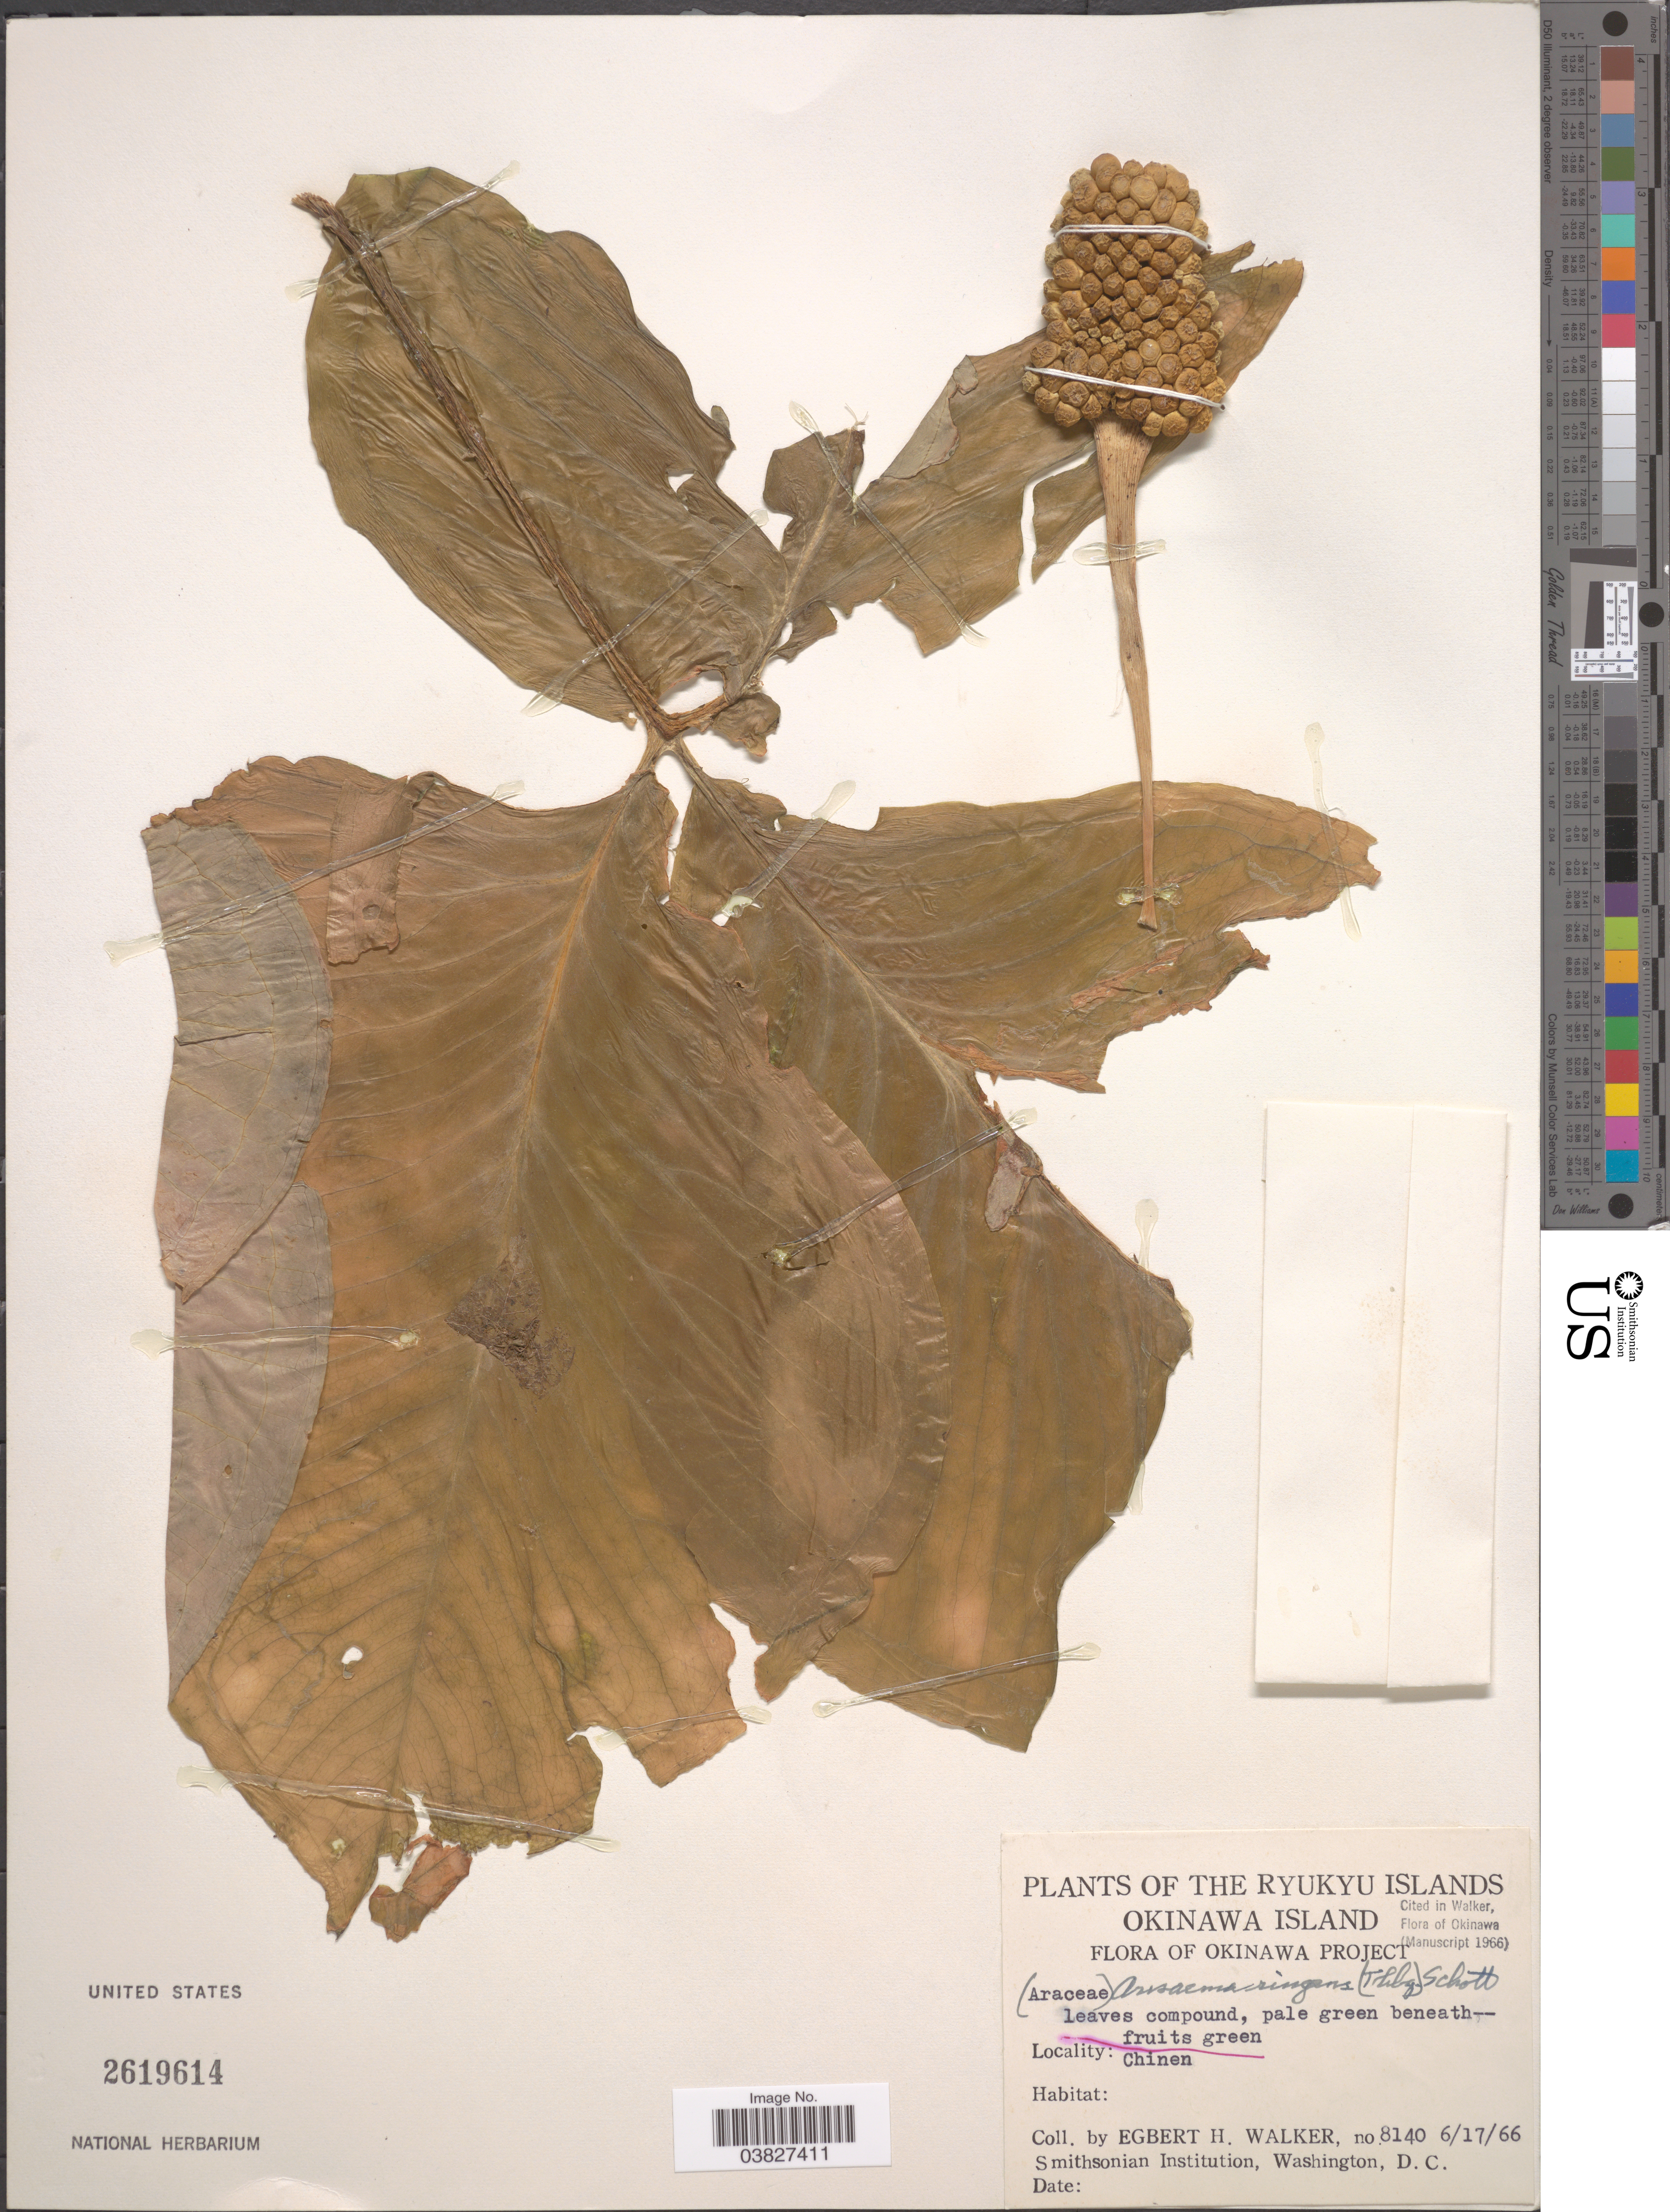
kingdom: Plantae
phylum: Tracheophyta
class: Liliopsida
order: Alismatales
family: Araceae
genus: Arisaema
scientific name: Arisaema ringens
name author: (Thunb.) Schott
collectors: E. H. Walker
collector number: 8140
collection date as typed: Transcribed d/m/y: 17/6/66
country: Japan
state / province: Okinawa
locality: Ryukyu Islands. Okinawa Island. Okinawa Project. Chinen.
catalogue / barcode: US 2619614